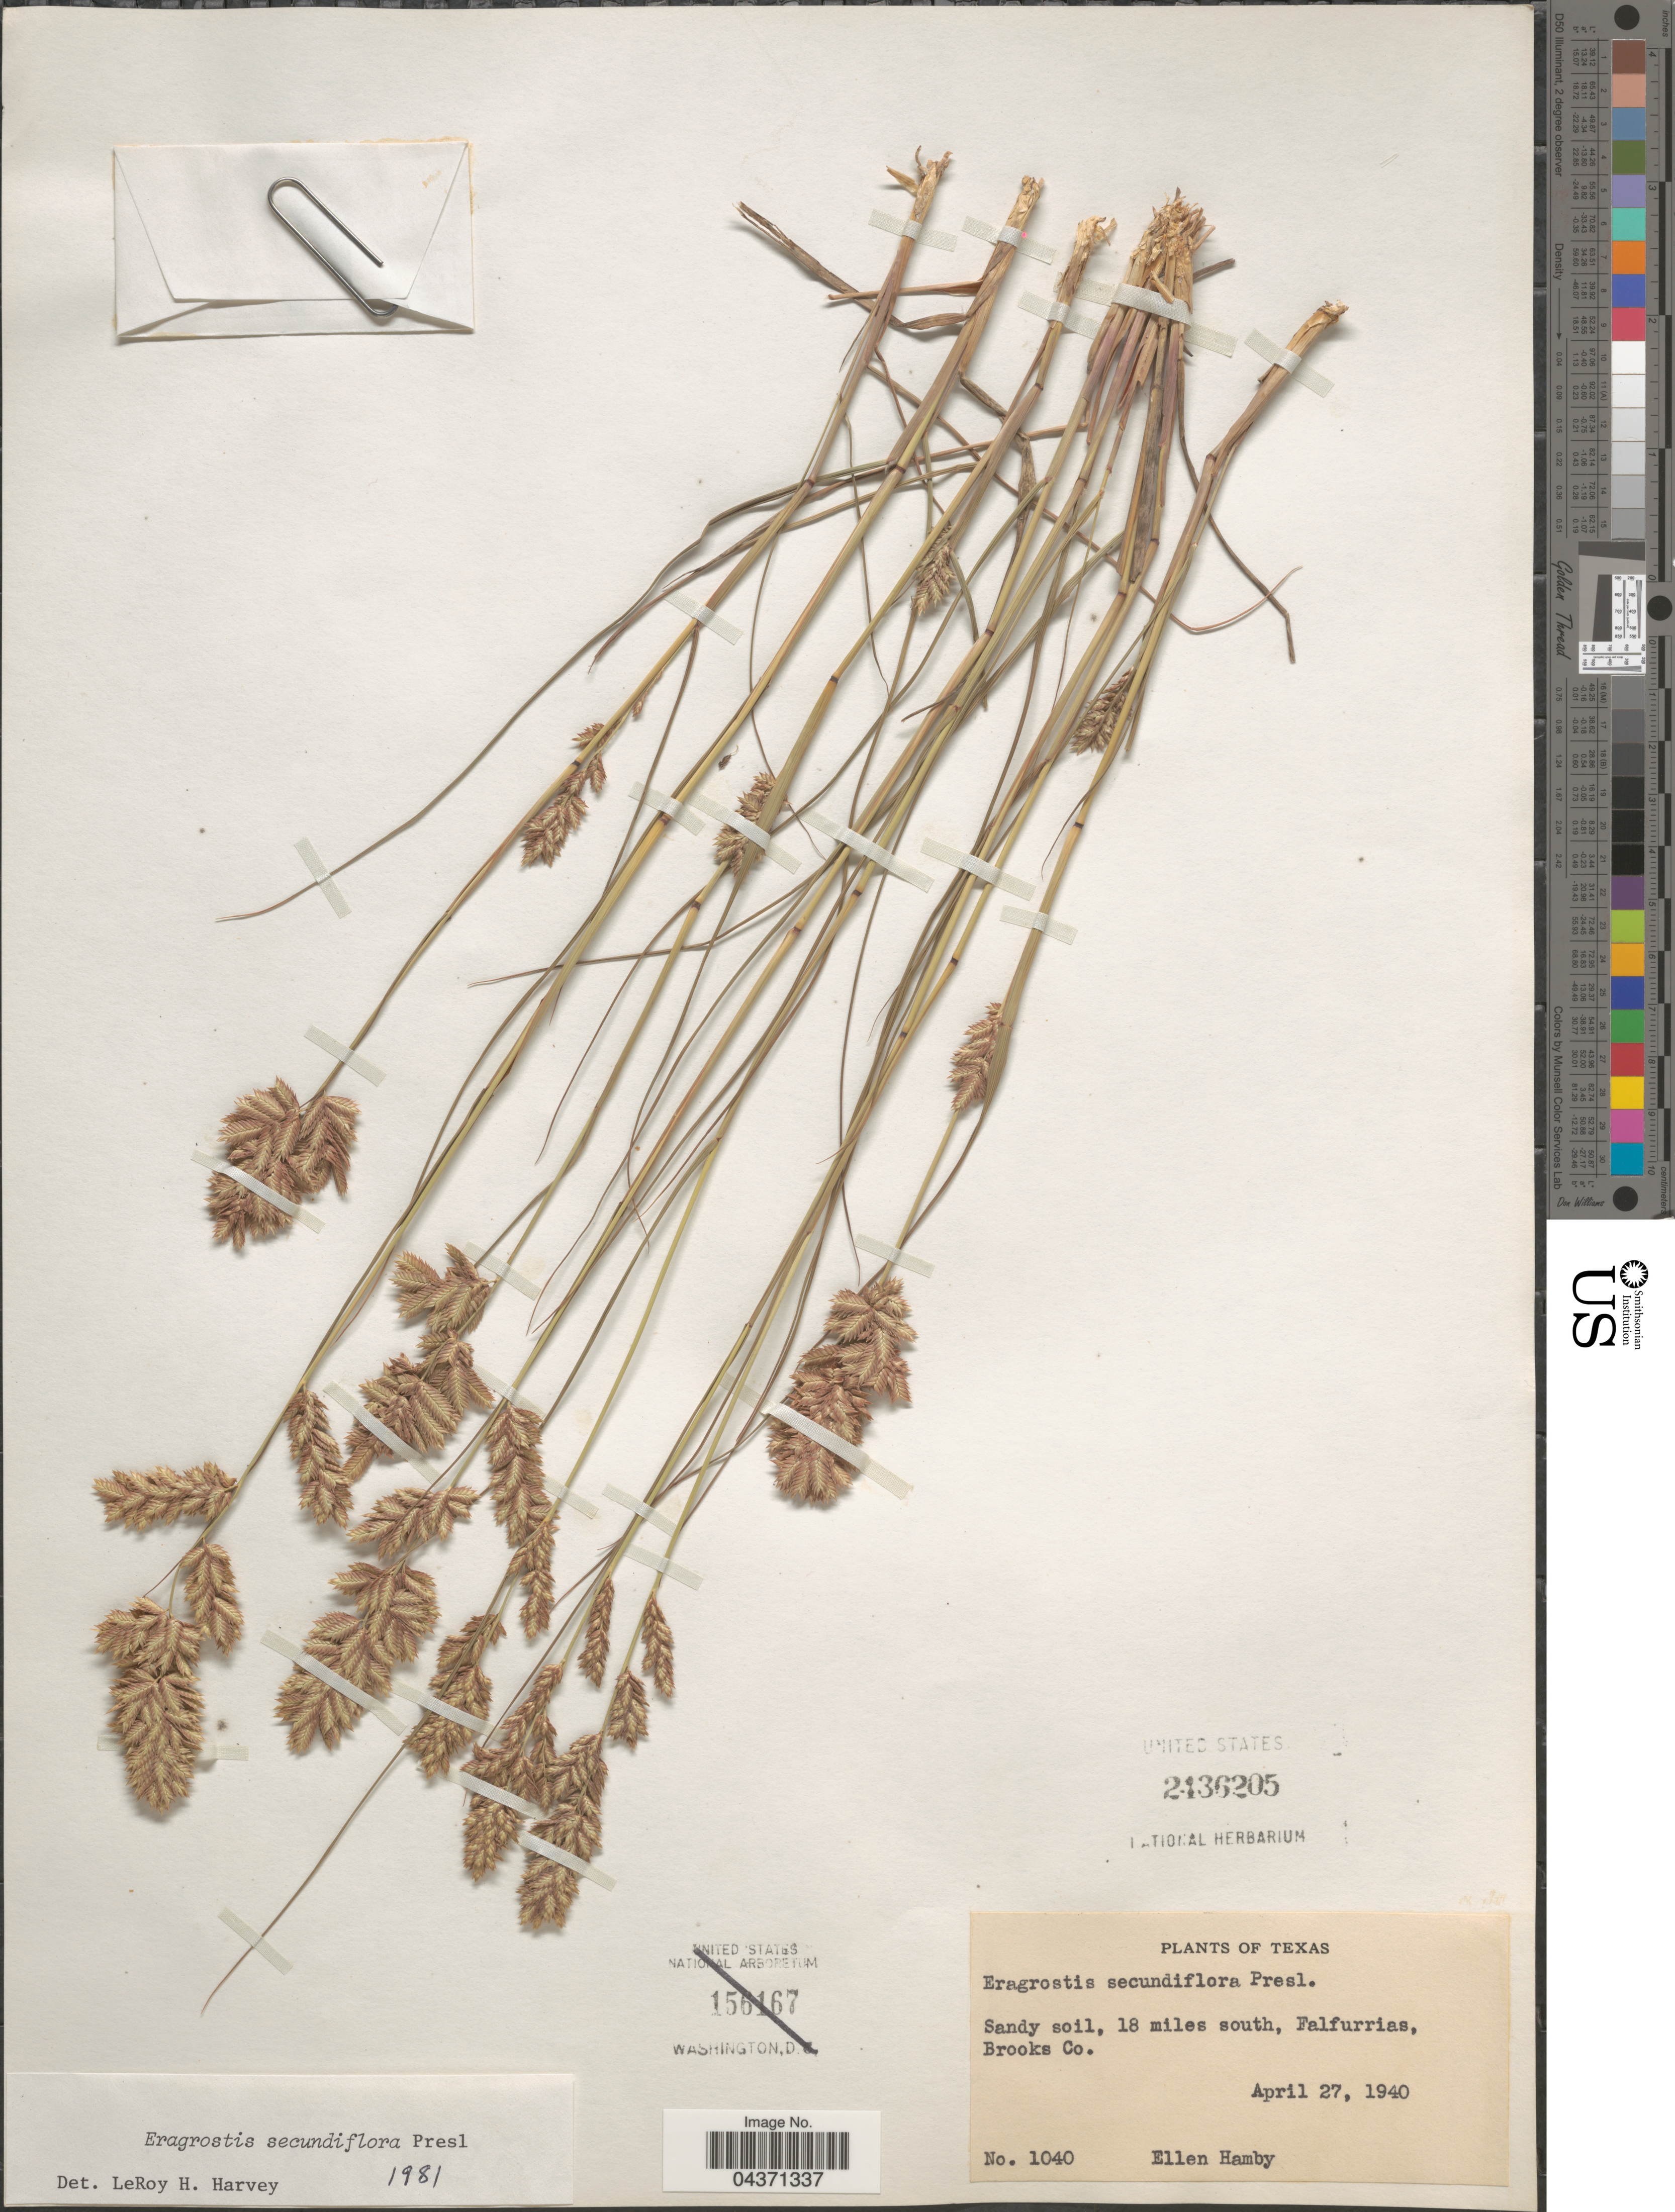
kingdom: Plantae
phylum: Tracheophyta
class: Liliopsida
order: Poales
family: Poaceae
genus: Eragrostis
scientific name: Eragrostis secundiflora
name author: J. Presl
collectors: E. Hamby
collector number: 1040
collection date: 1940-04-27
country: United States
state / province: Texas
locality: Sandy soil, 18 miles south, Falfurrias, Brooks Co.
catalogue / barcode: US 2436205